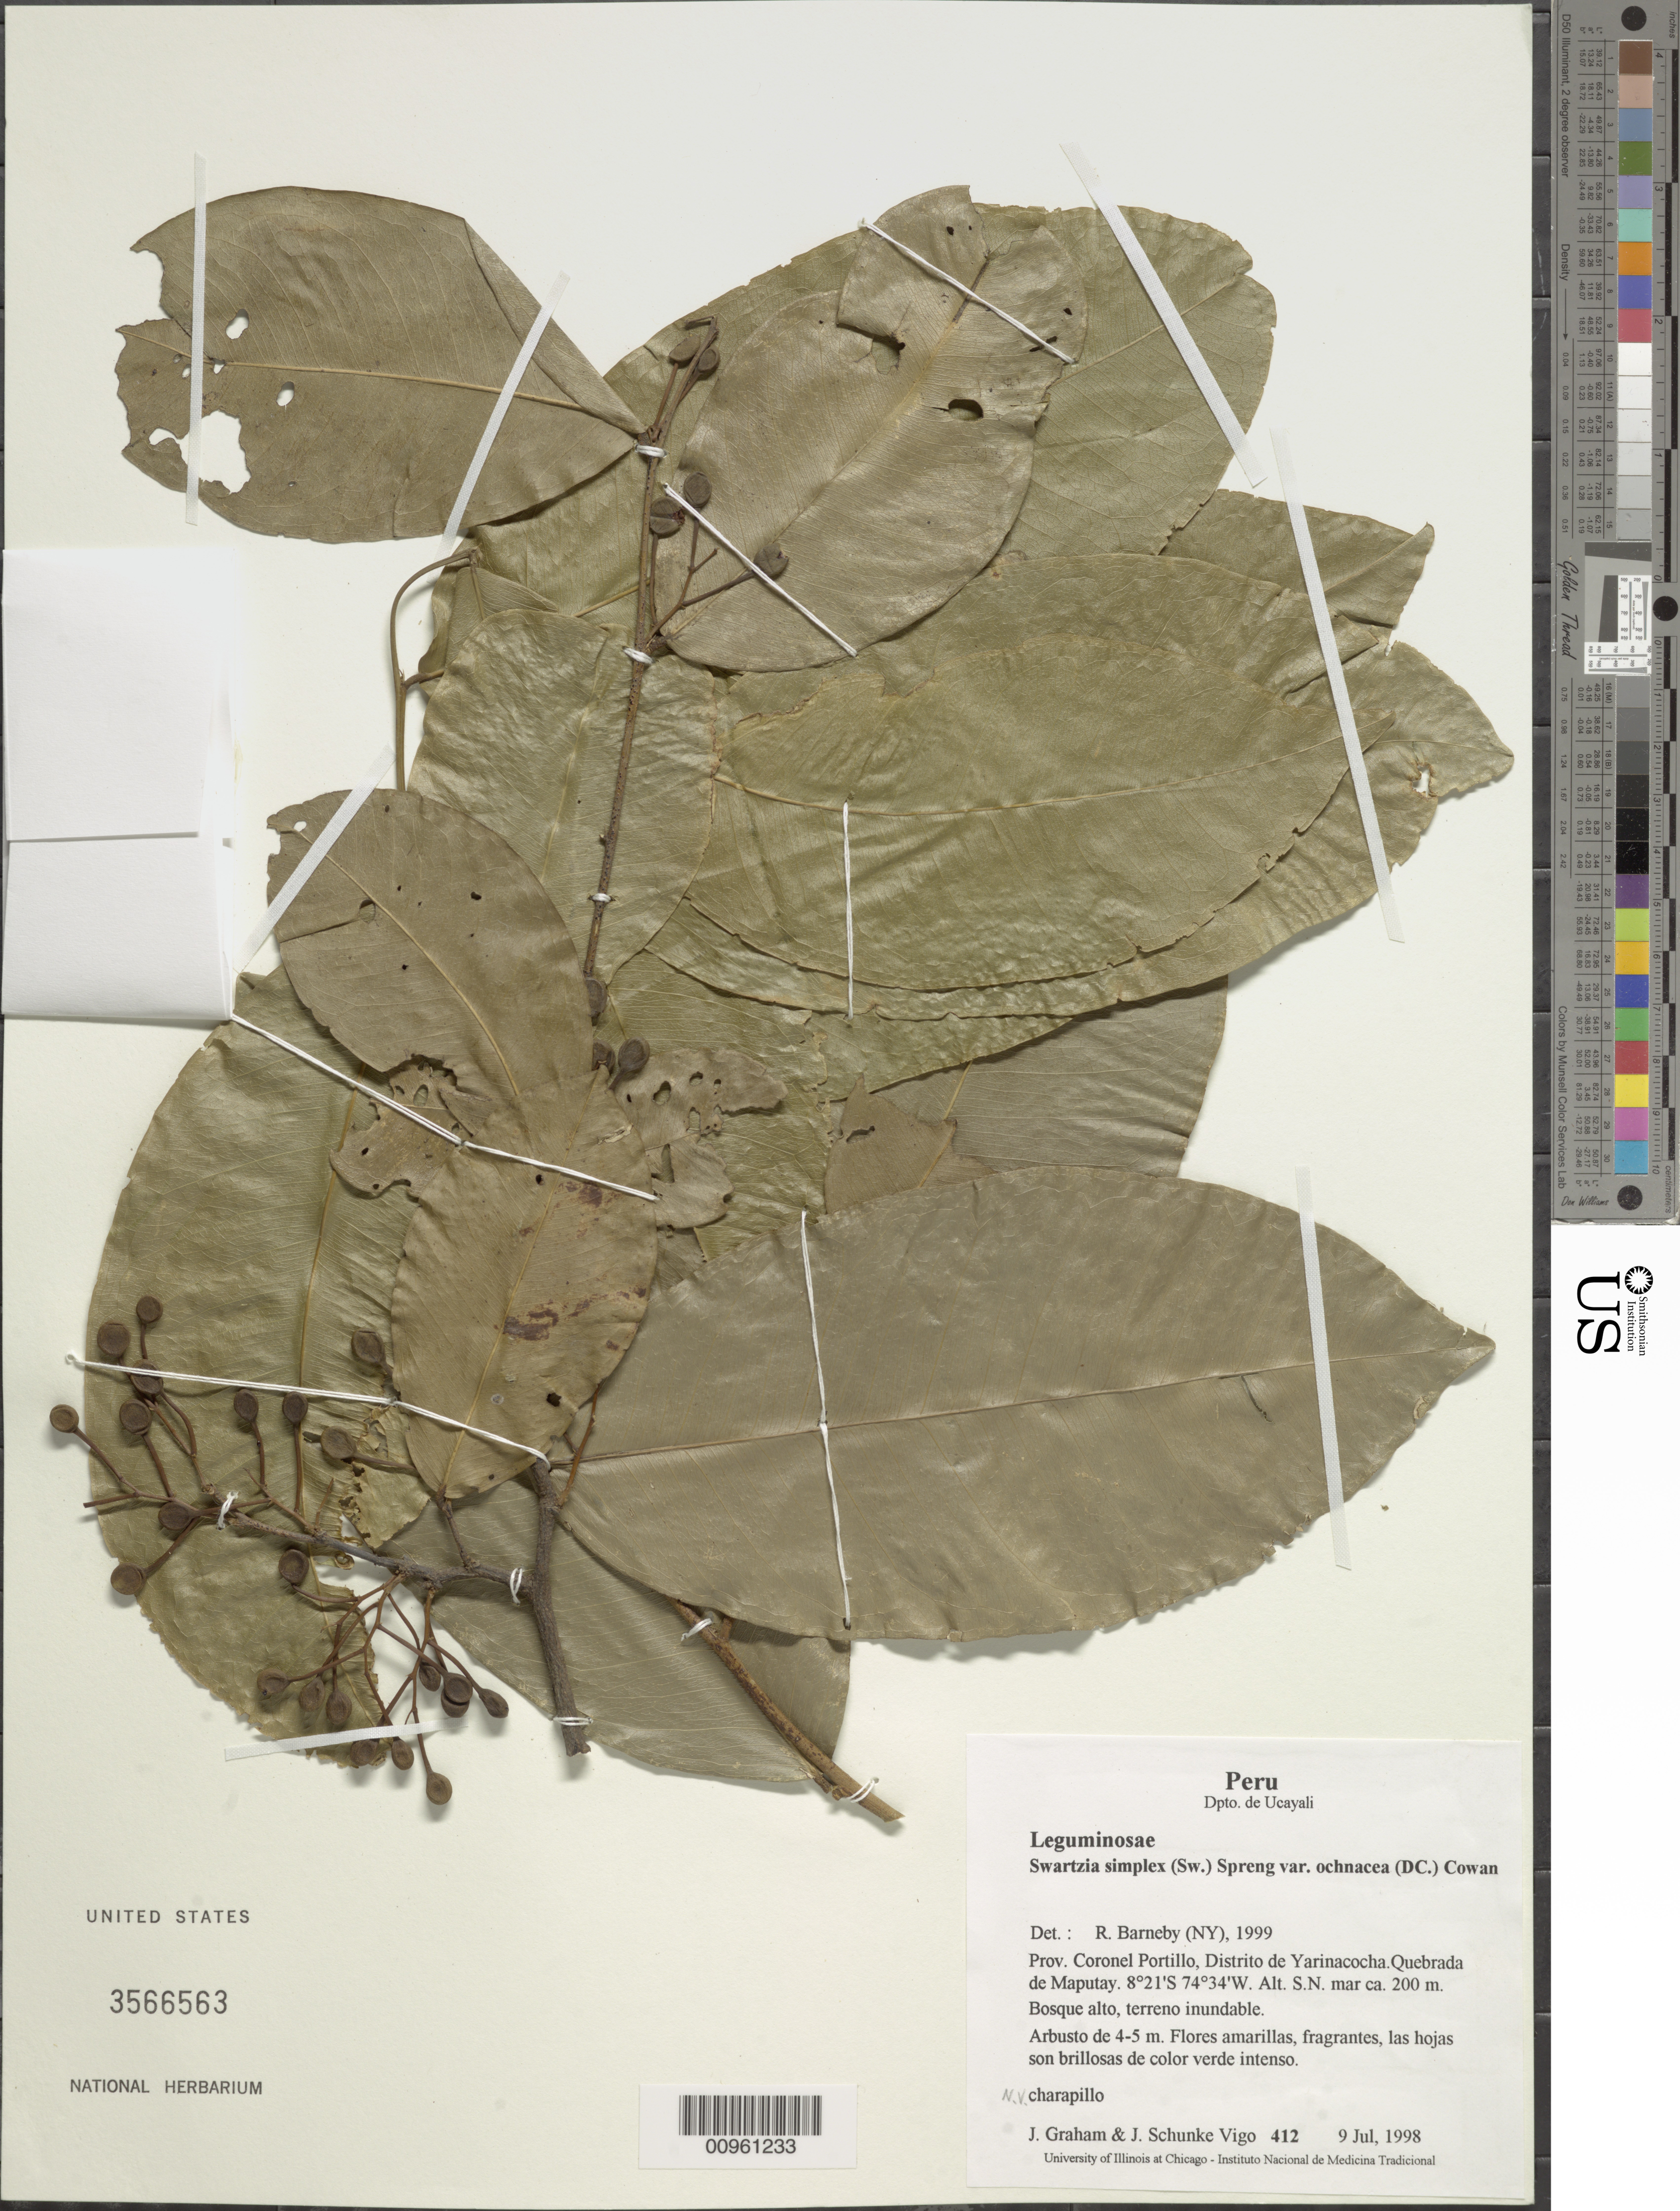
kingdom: Plantae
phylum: Tracheophyta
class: Magnoliopsida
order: Fabales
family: Fabaceae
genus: Swartzia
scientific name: Swartzia simplex var. simplex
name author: (Sw.) Spreng.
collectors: J. Graham & J. Schunke Vigo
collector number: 412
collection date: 1998-07-09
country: Peru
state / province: Ucayali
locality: Quebrada de Maputay, distrito de Yarinacocha, prov. Coronel Portillo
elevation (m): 200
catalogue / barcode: US 3566563